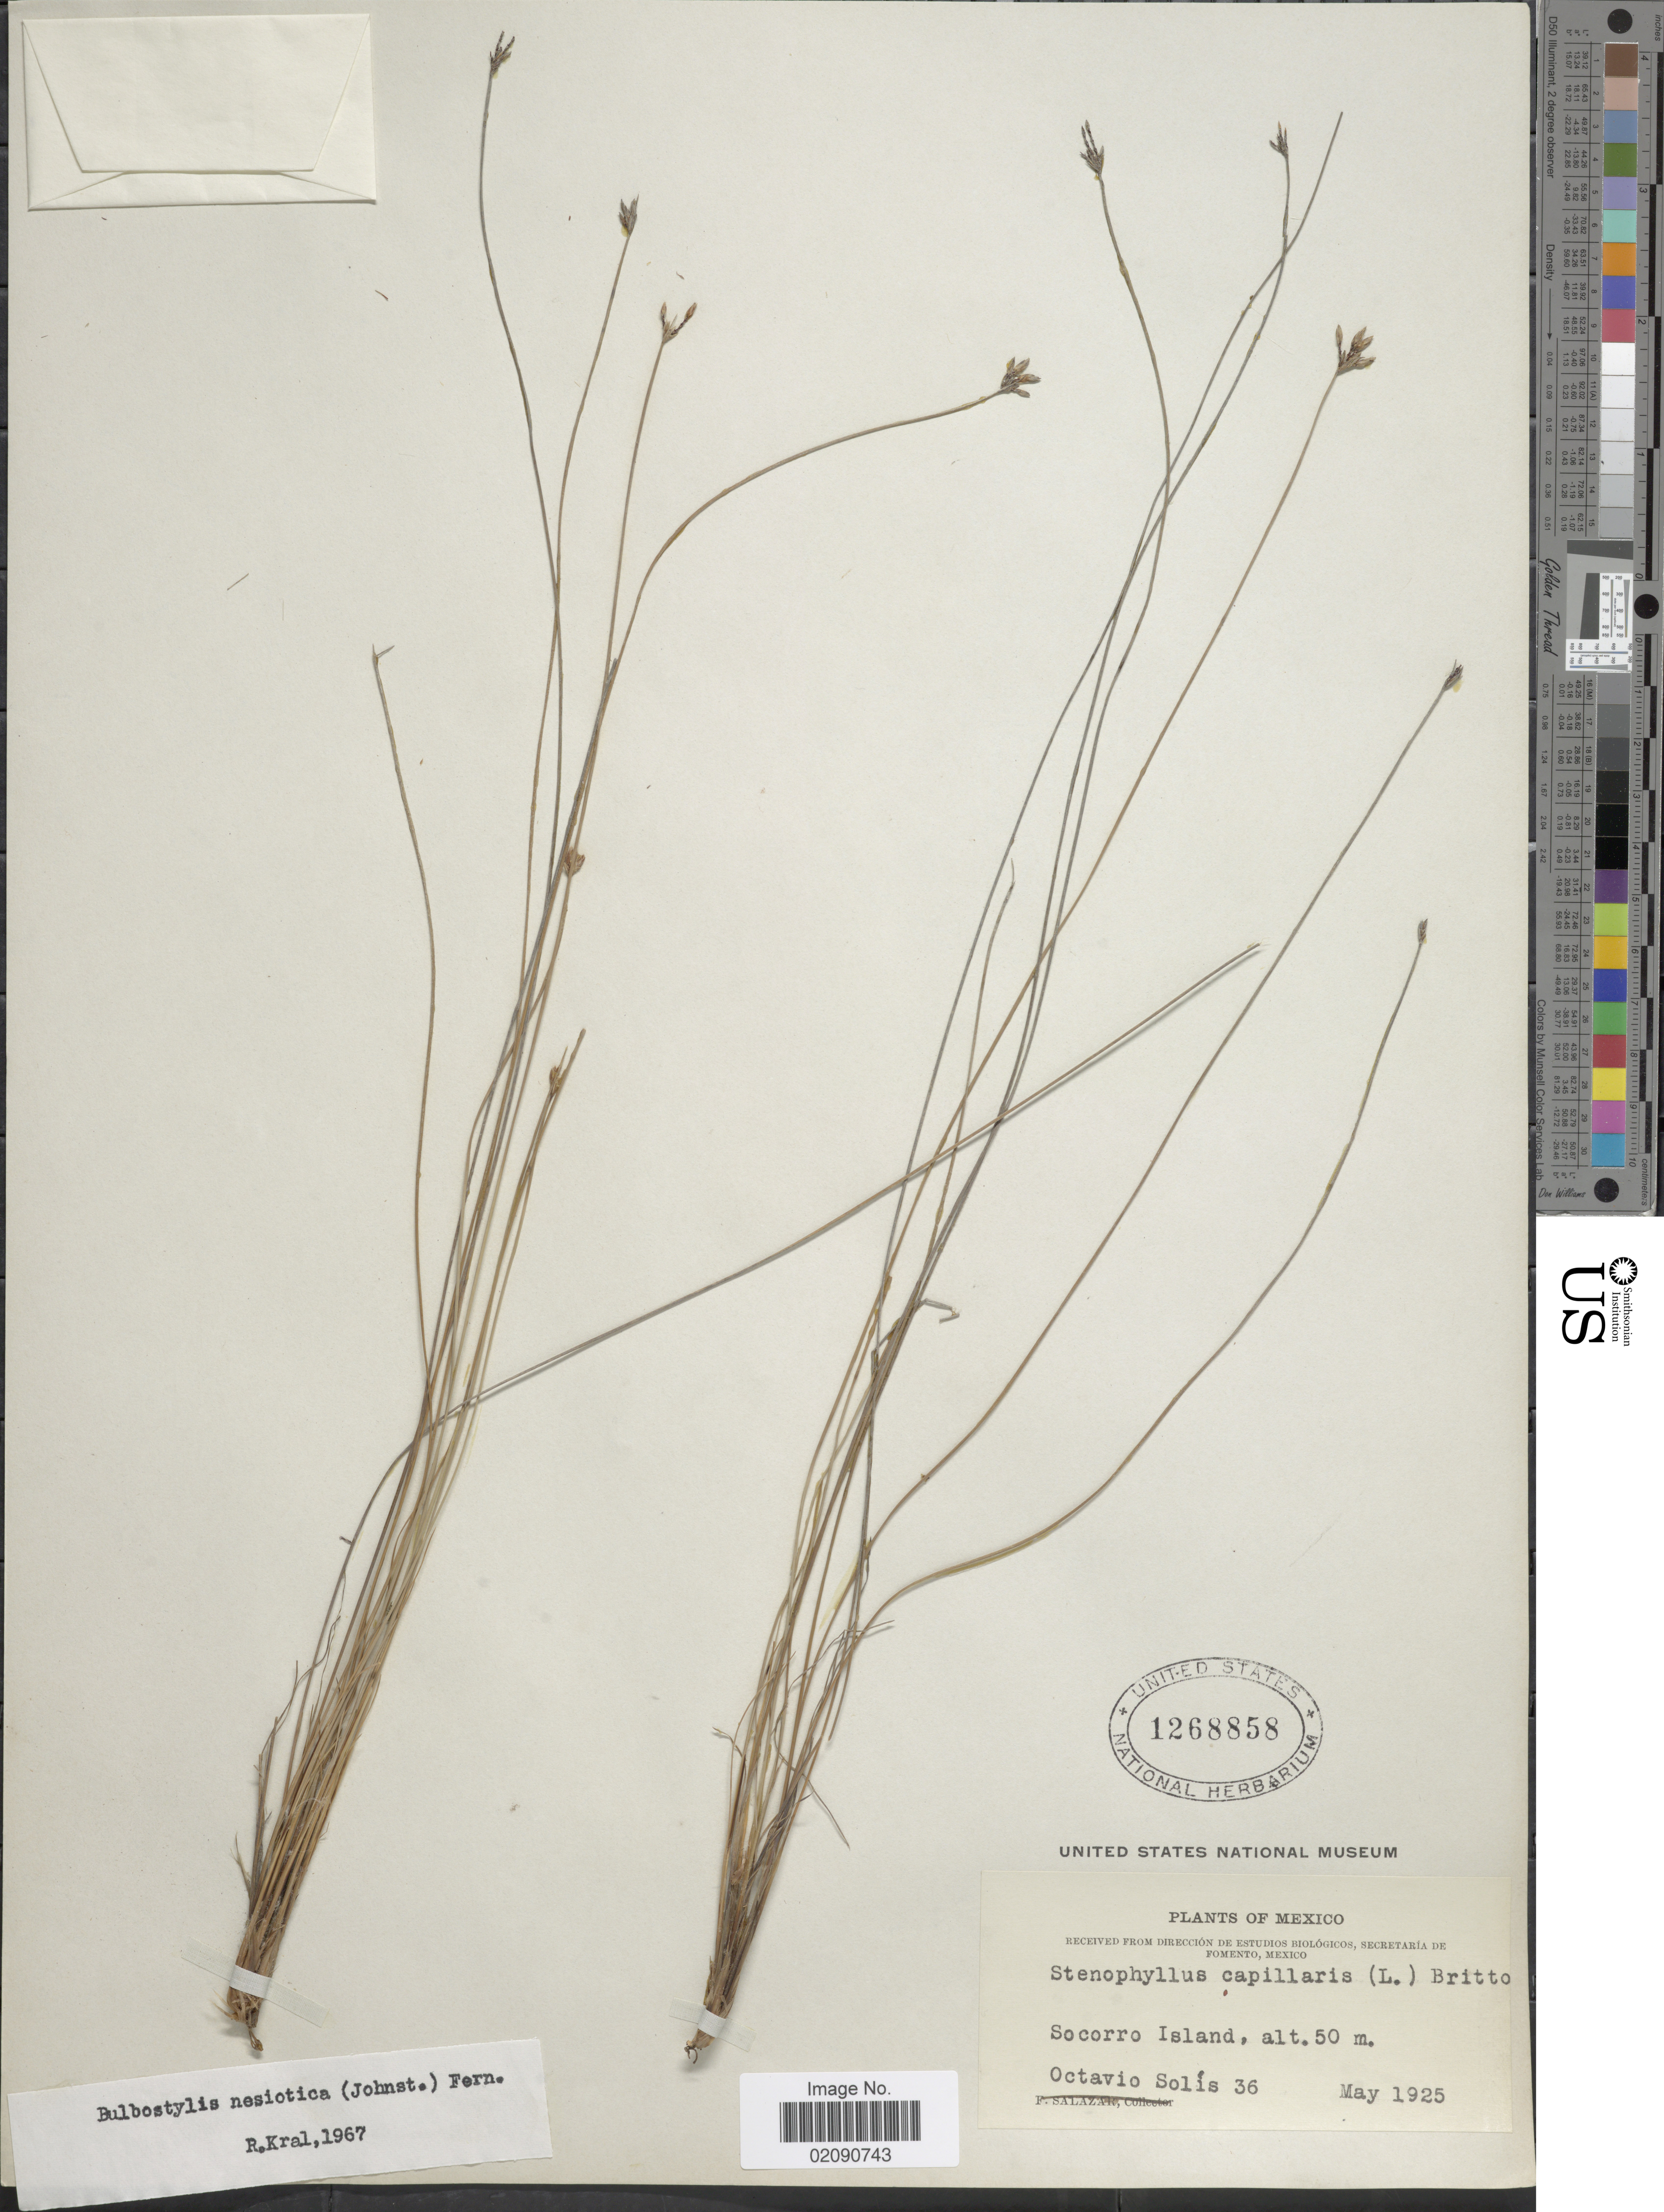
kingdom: Plantae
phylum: Tracheophyta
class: Liliopsida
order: Poales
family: Cyperaceae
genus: Bulbostylis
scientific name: Bulbostylis nesiotica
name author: (I.M. Johnst.) Fernald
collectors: O. Solis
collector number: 36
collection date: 1925-05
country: Mexico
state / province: Colima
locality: Socorro Island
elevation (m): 50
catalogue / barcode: US 1268858